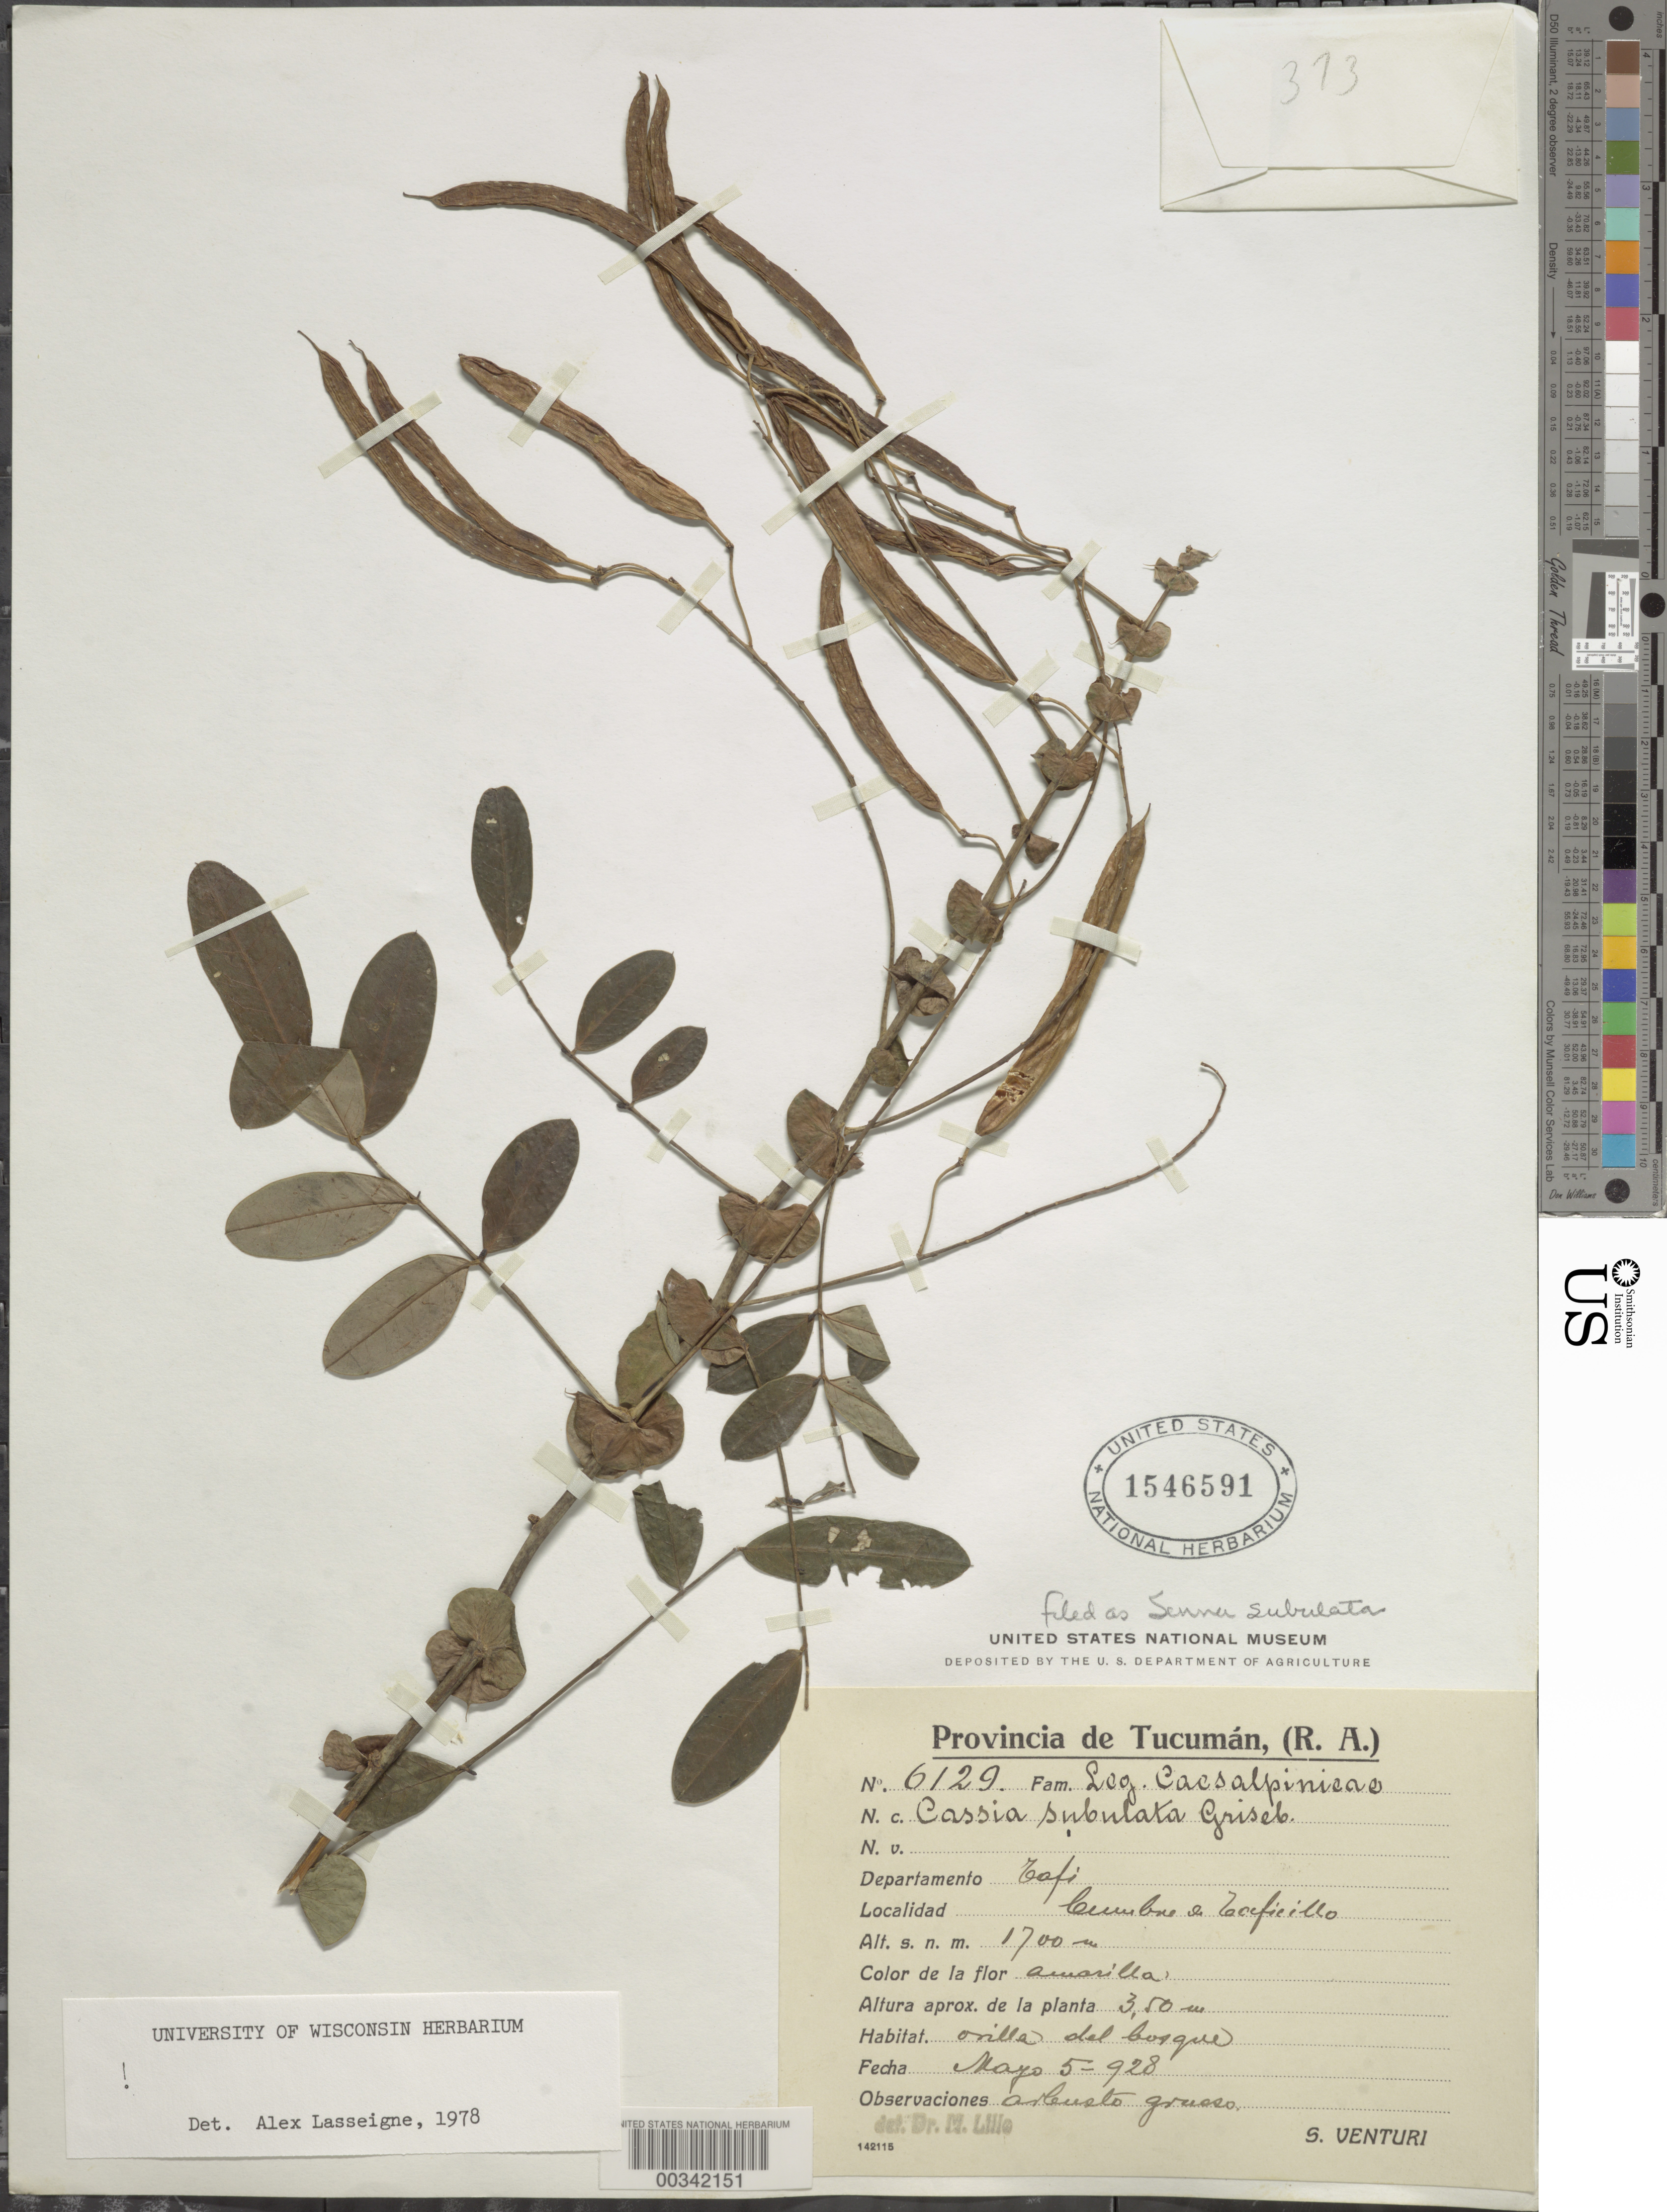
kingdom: Plantae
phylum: Tracheophyta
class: Magnoliopsida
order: Fabales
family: Fabaceae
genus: Senna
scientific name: Senna subulata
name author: (Griseb.) H.S. Irwin & Barneby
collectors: S. Venturi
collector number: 6129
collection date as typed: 05 May 1928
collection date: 1928-05-05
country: Argentina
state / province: Tucumán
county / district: Tafí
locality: Cumbre de Taficillo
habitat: Orilla del bosque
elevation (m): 1700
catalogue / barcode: US 1546591